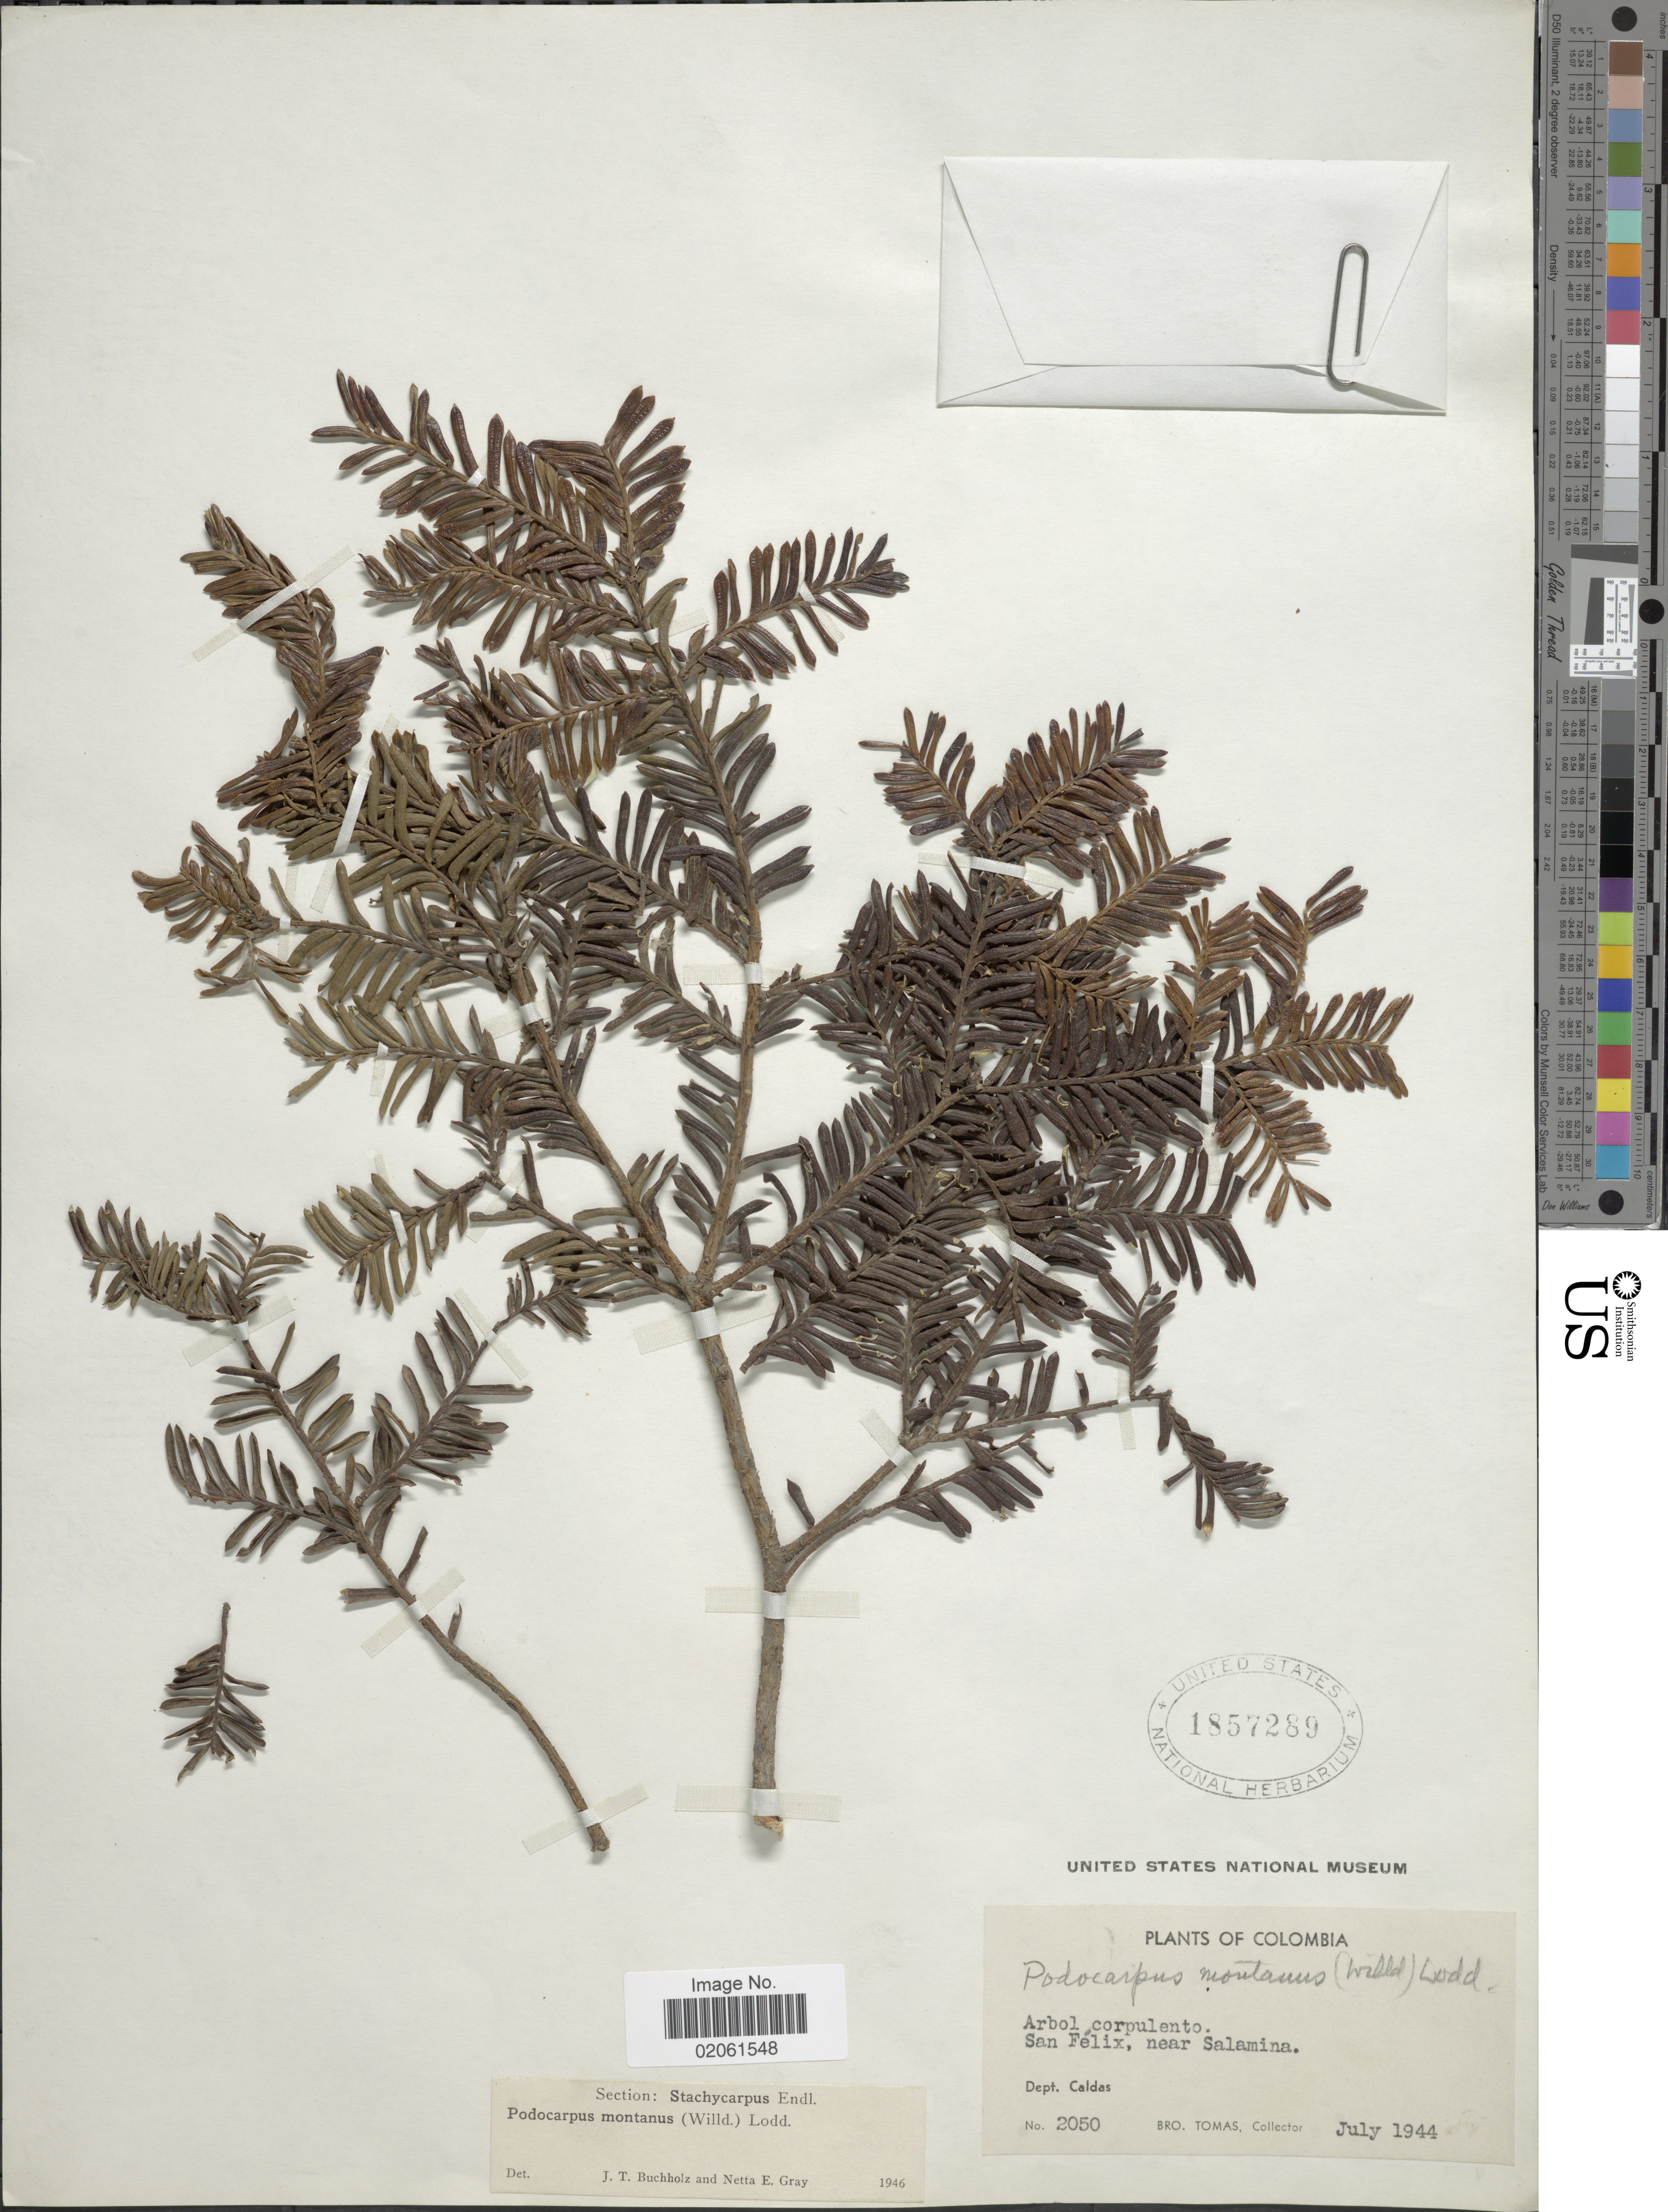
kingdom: Plantae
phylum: Tracheophyta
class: Pinopsida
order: Pinales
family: Podocarpaceae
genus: Podocarpus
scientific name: Podocarpus montanus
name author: (Humb. & Bonpl. ex Willd.) Lodd. ex Endl.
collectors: B. Tomas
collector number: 2050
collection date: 1944-07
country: Colombia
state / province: Caldas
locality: Dept. Caldas. San Fekix, near Salamina.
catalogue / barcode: US 1857289